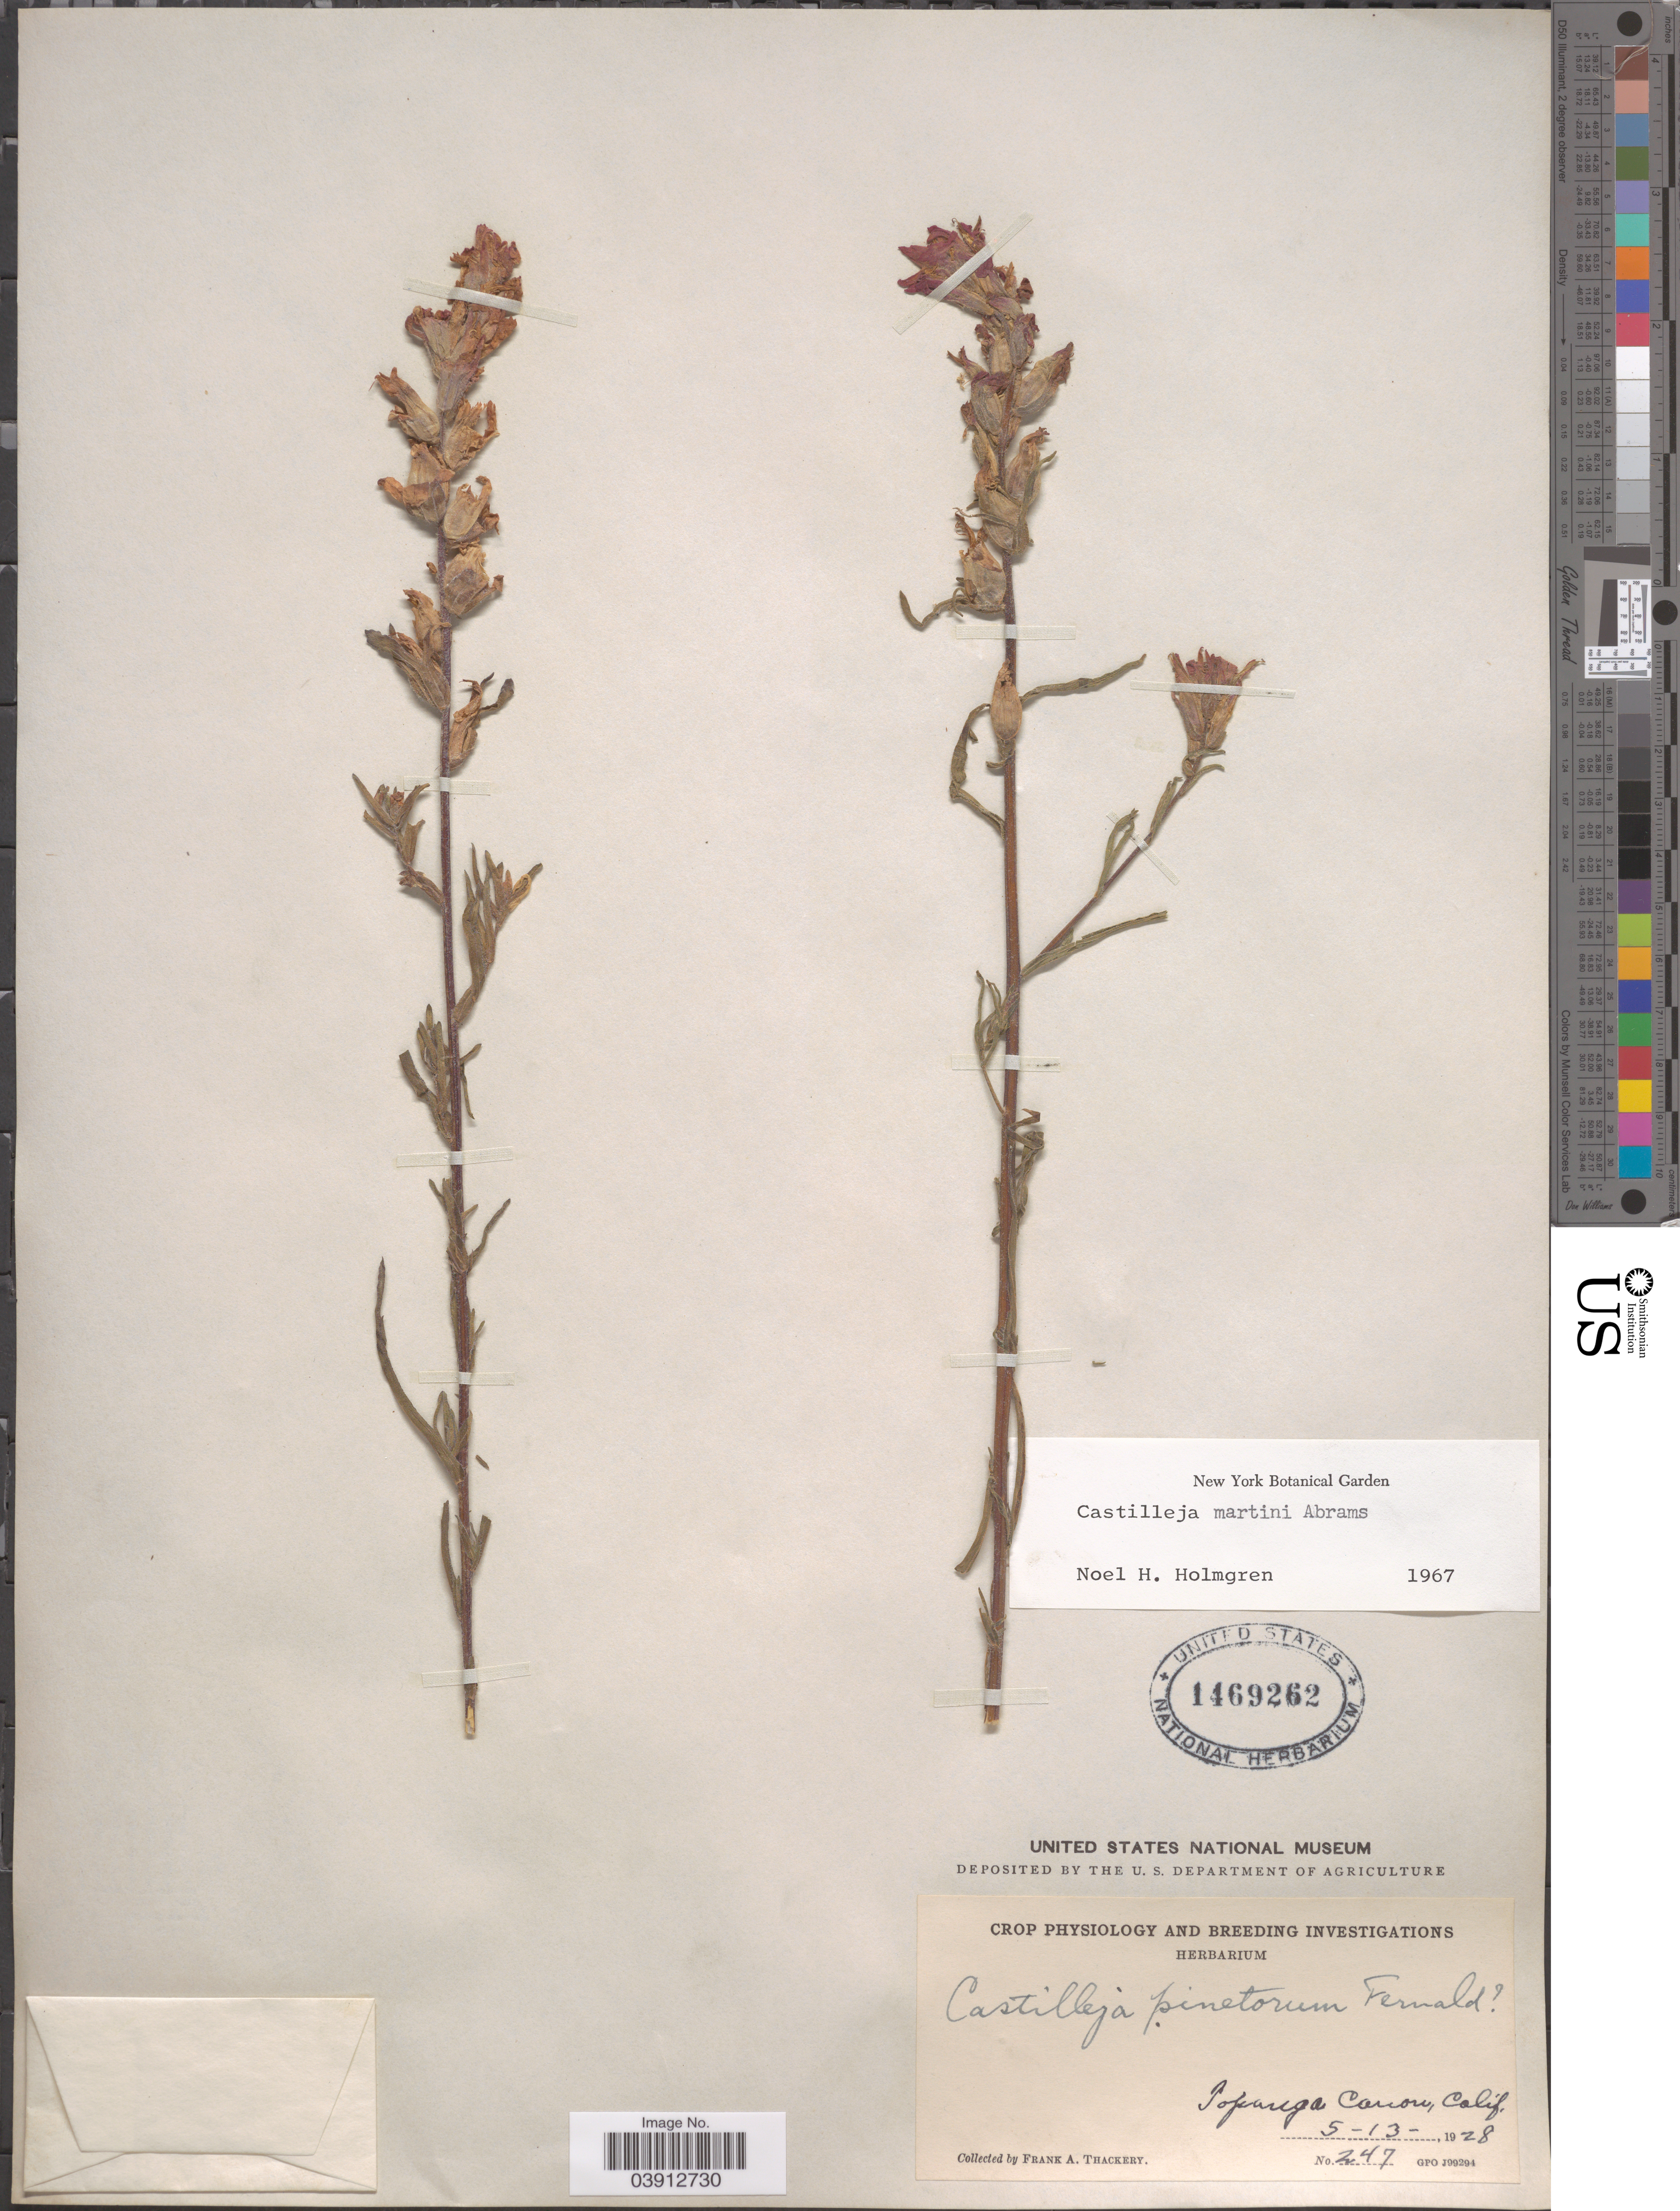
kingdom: Plantae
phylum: Tracheophyta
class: Magnoliopsida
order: Lamiales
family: Orobanchaceae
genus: Castilleja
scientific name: Castilleja martinii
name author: Abrams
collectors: F. Thackery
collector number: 247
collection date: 1928-05-13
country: United States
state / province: California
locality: Topanga Cañon.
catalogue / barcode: US 1469262